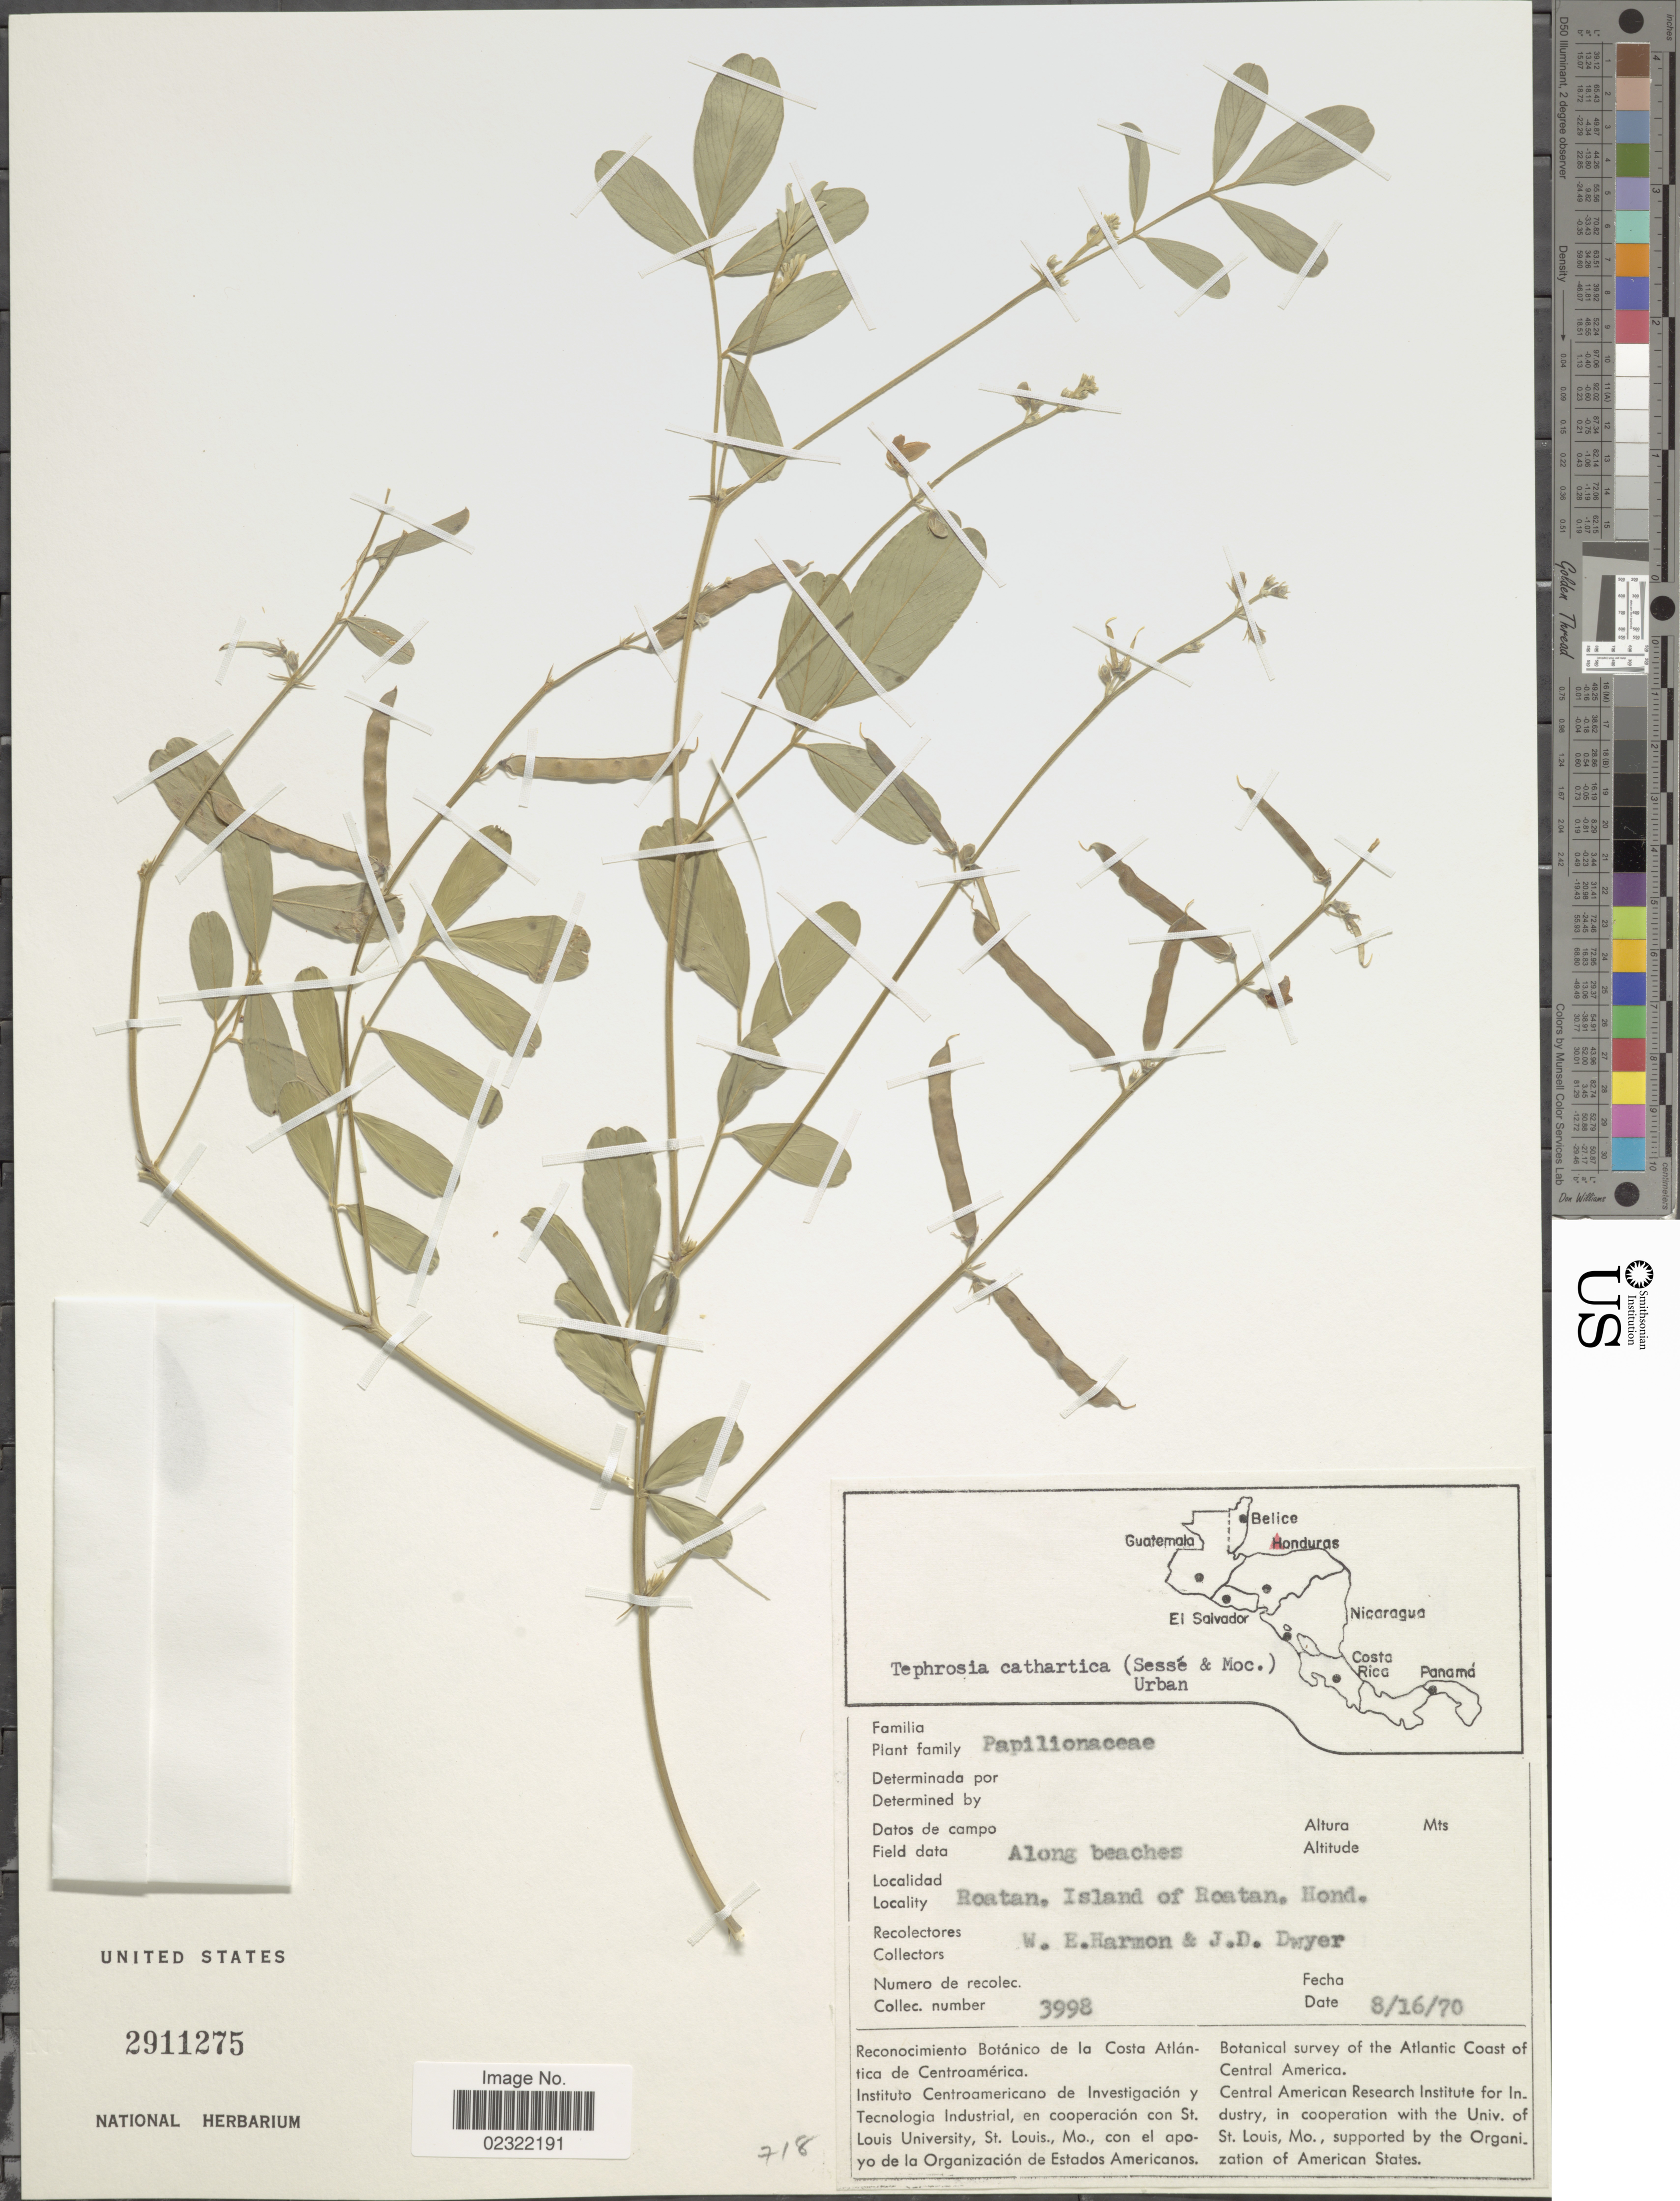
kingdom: Plantae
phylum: Tracheophyta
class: Magnoliopsida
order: Fabales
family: Fabaceae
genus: Tephrosia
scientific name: Tephrosia cathartica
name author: (Sessé & Moc.) Urb.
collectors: W. E. Harmon & J. D. Dwyer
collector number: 3998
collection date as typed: Transcribed d/m/y: 16/8/70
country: Honduras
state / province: Islas de la Bahía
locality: Along beaches, Roatan, Island of Roatan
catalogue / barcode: US 2911275